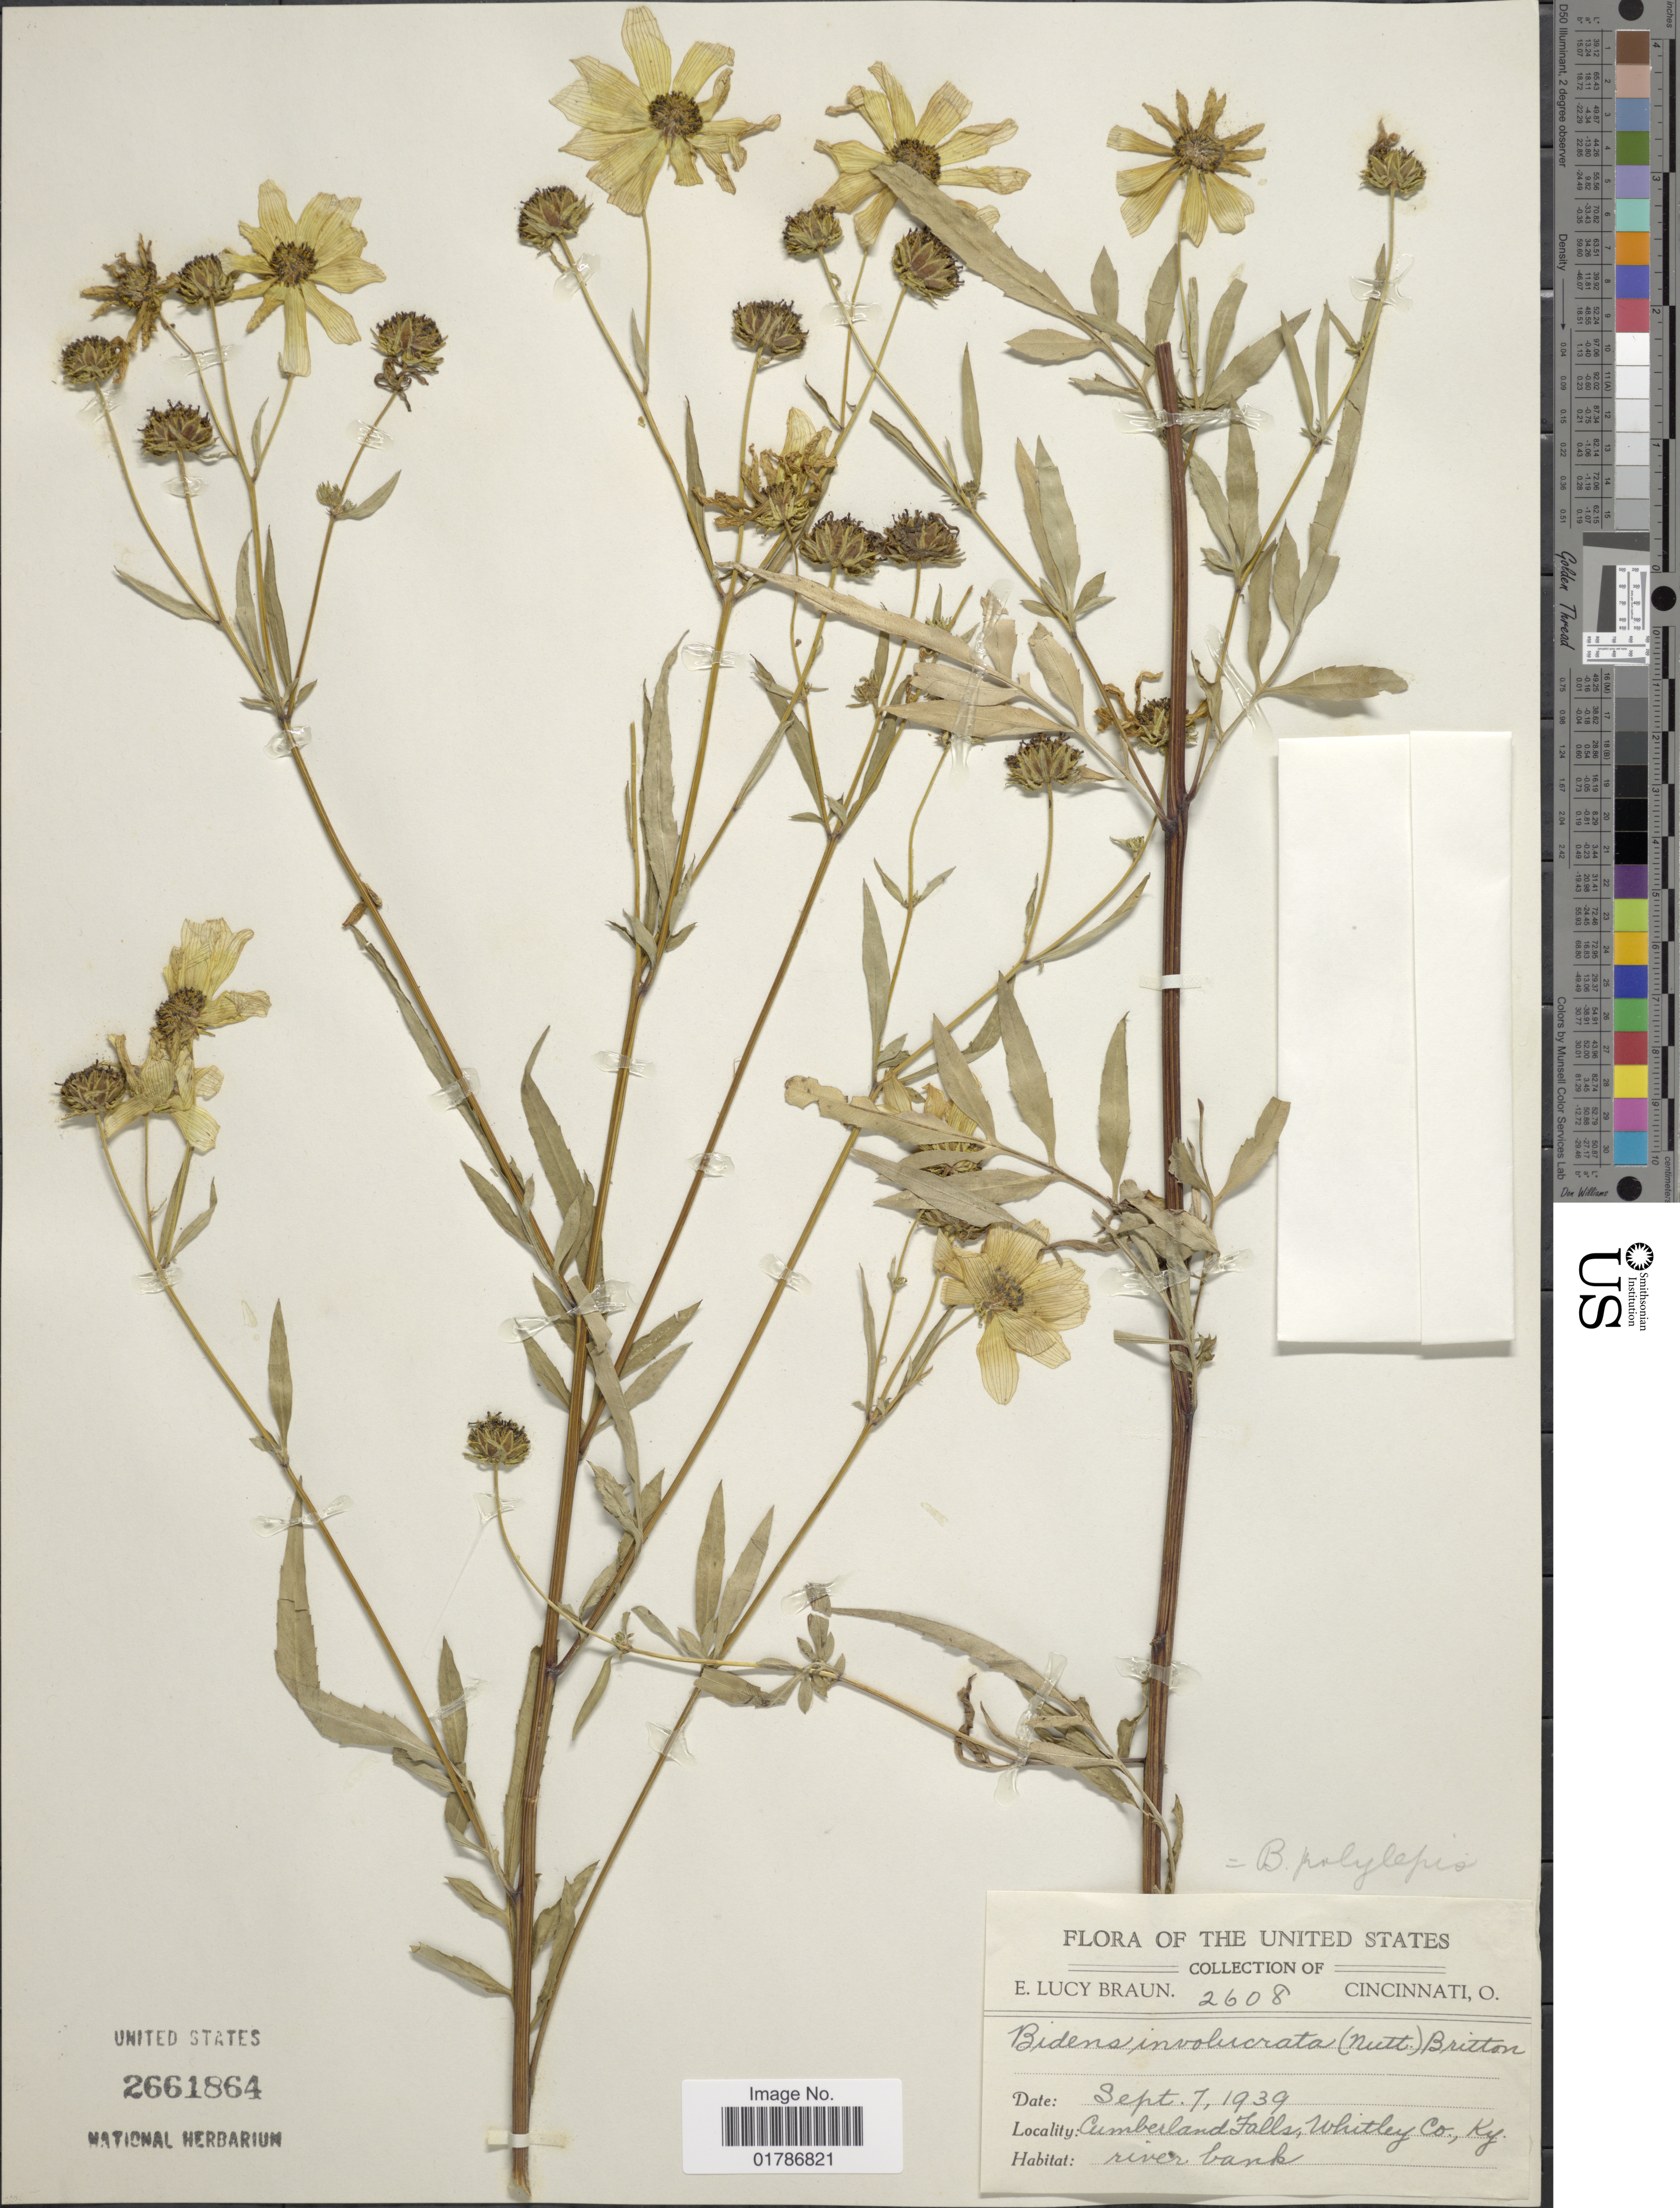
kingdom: Plantae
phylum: Tracheophyta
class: Magnoliopsida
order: Asterales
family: Asteraceae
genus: Bidens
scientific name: Bidens polylepis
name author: S.F. Blake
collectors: E. L. Braun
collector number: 2608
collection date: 1939-09-17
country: United States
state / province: Kentucky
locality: Cumberland Falls, Whitley Co. Ky.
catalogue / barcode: US 2661864